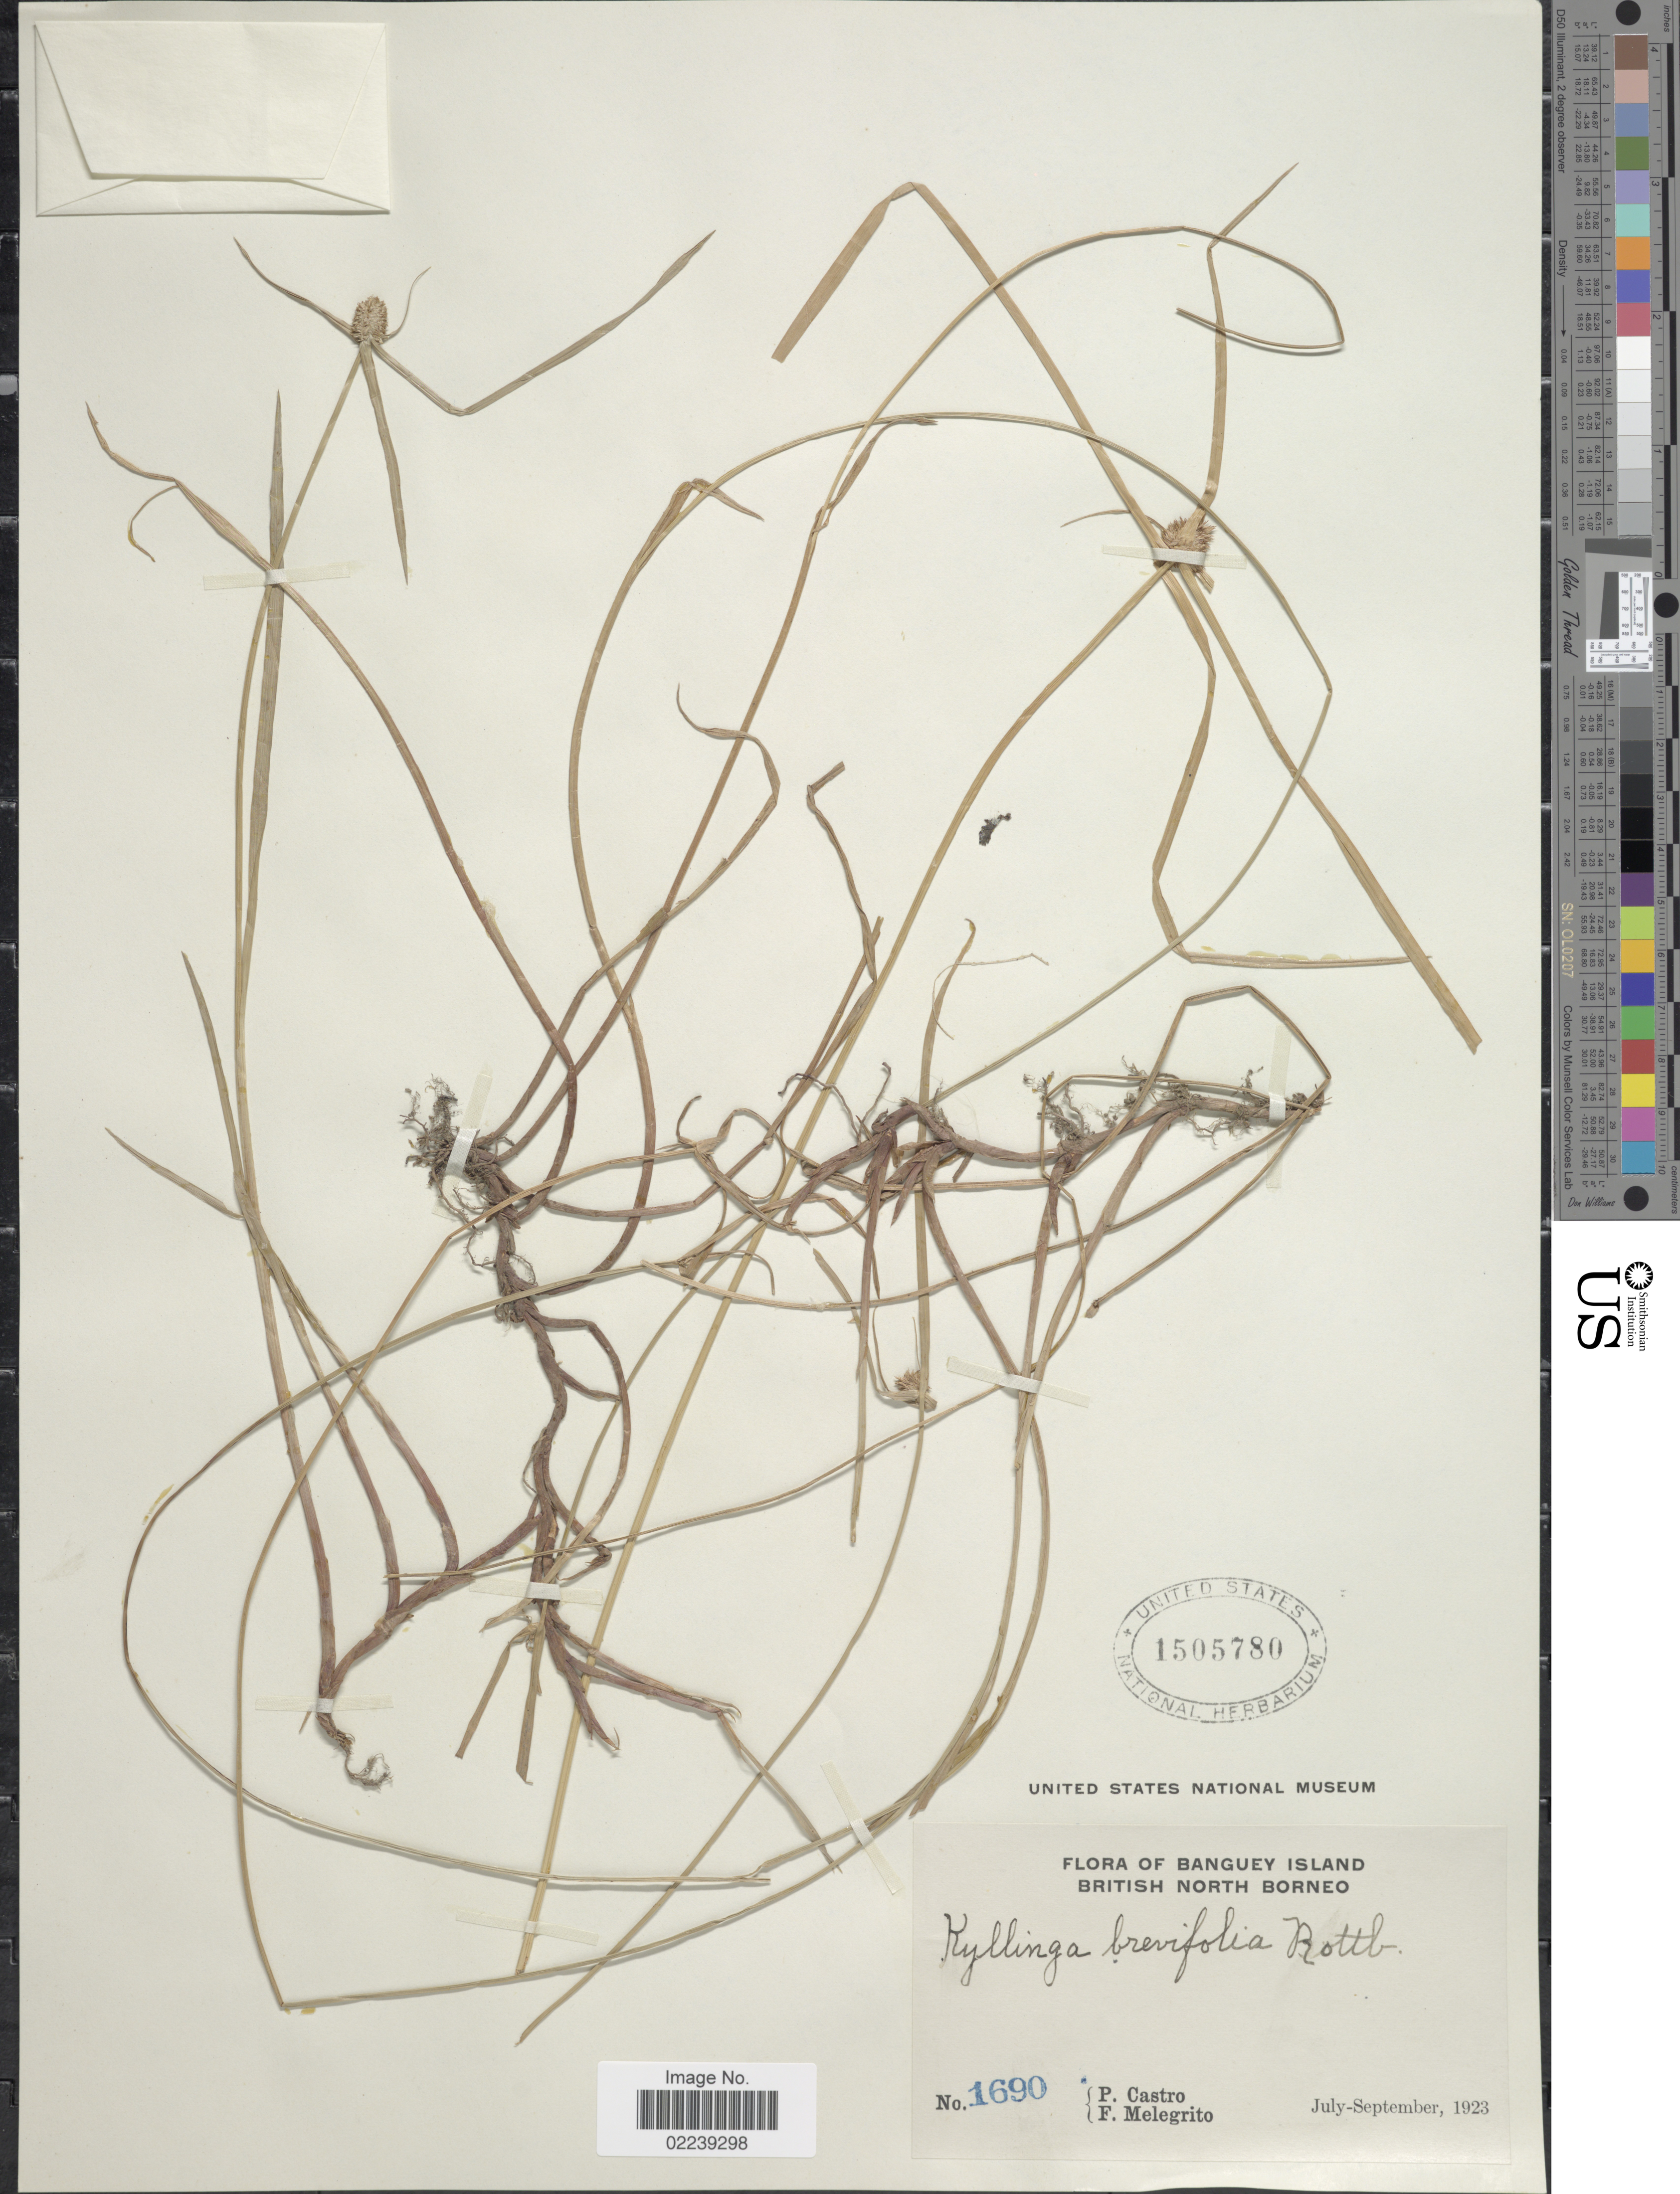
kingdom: Plantae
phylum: Tracheophyta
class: Liliopsida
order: Poales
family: Cyperaceae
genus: Cyperus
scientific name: Cyperus brevifolius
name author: (Rottb.) Hassk.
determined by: Strong, M. T., (US), Smithsonian Institution - National Museum of Natural History (UNITED STATES)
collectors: P. Castro & F. Melegrito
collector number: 1690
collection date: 1923-07/1923-09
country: Malaysia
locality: Banguey Island, British North Borneo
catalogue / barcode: US 1505780